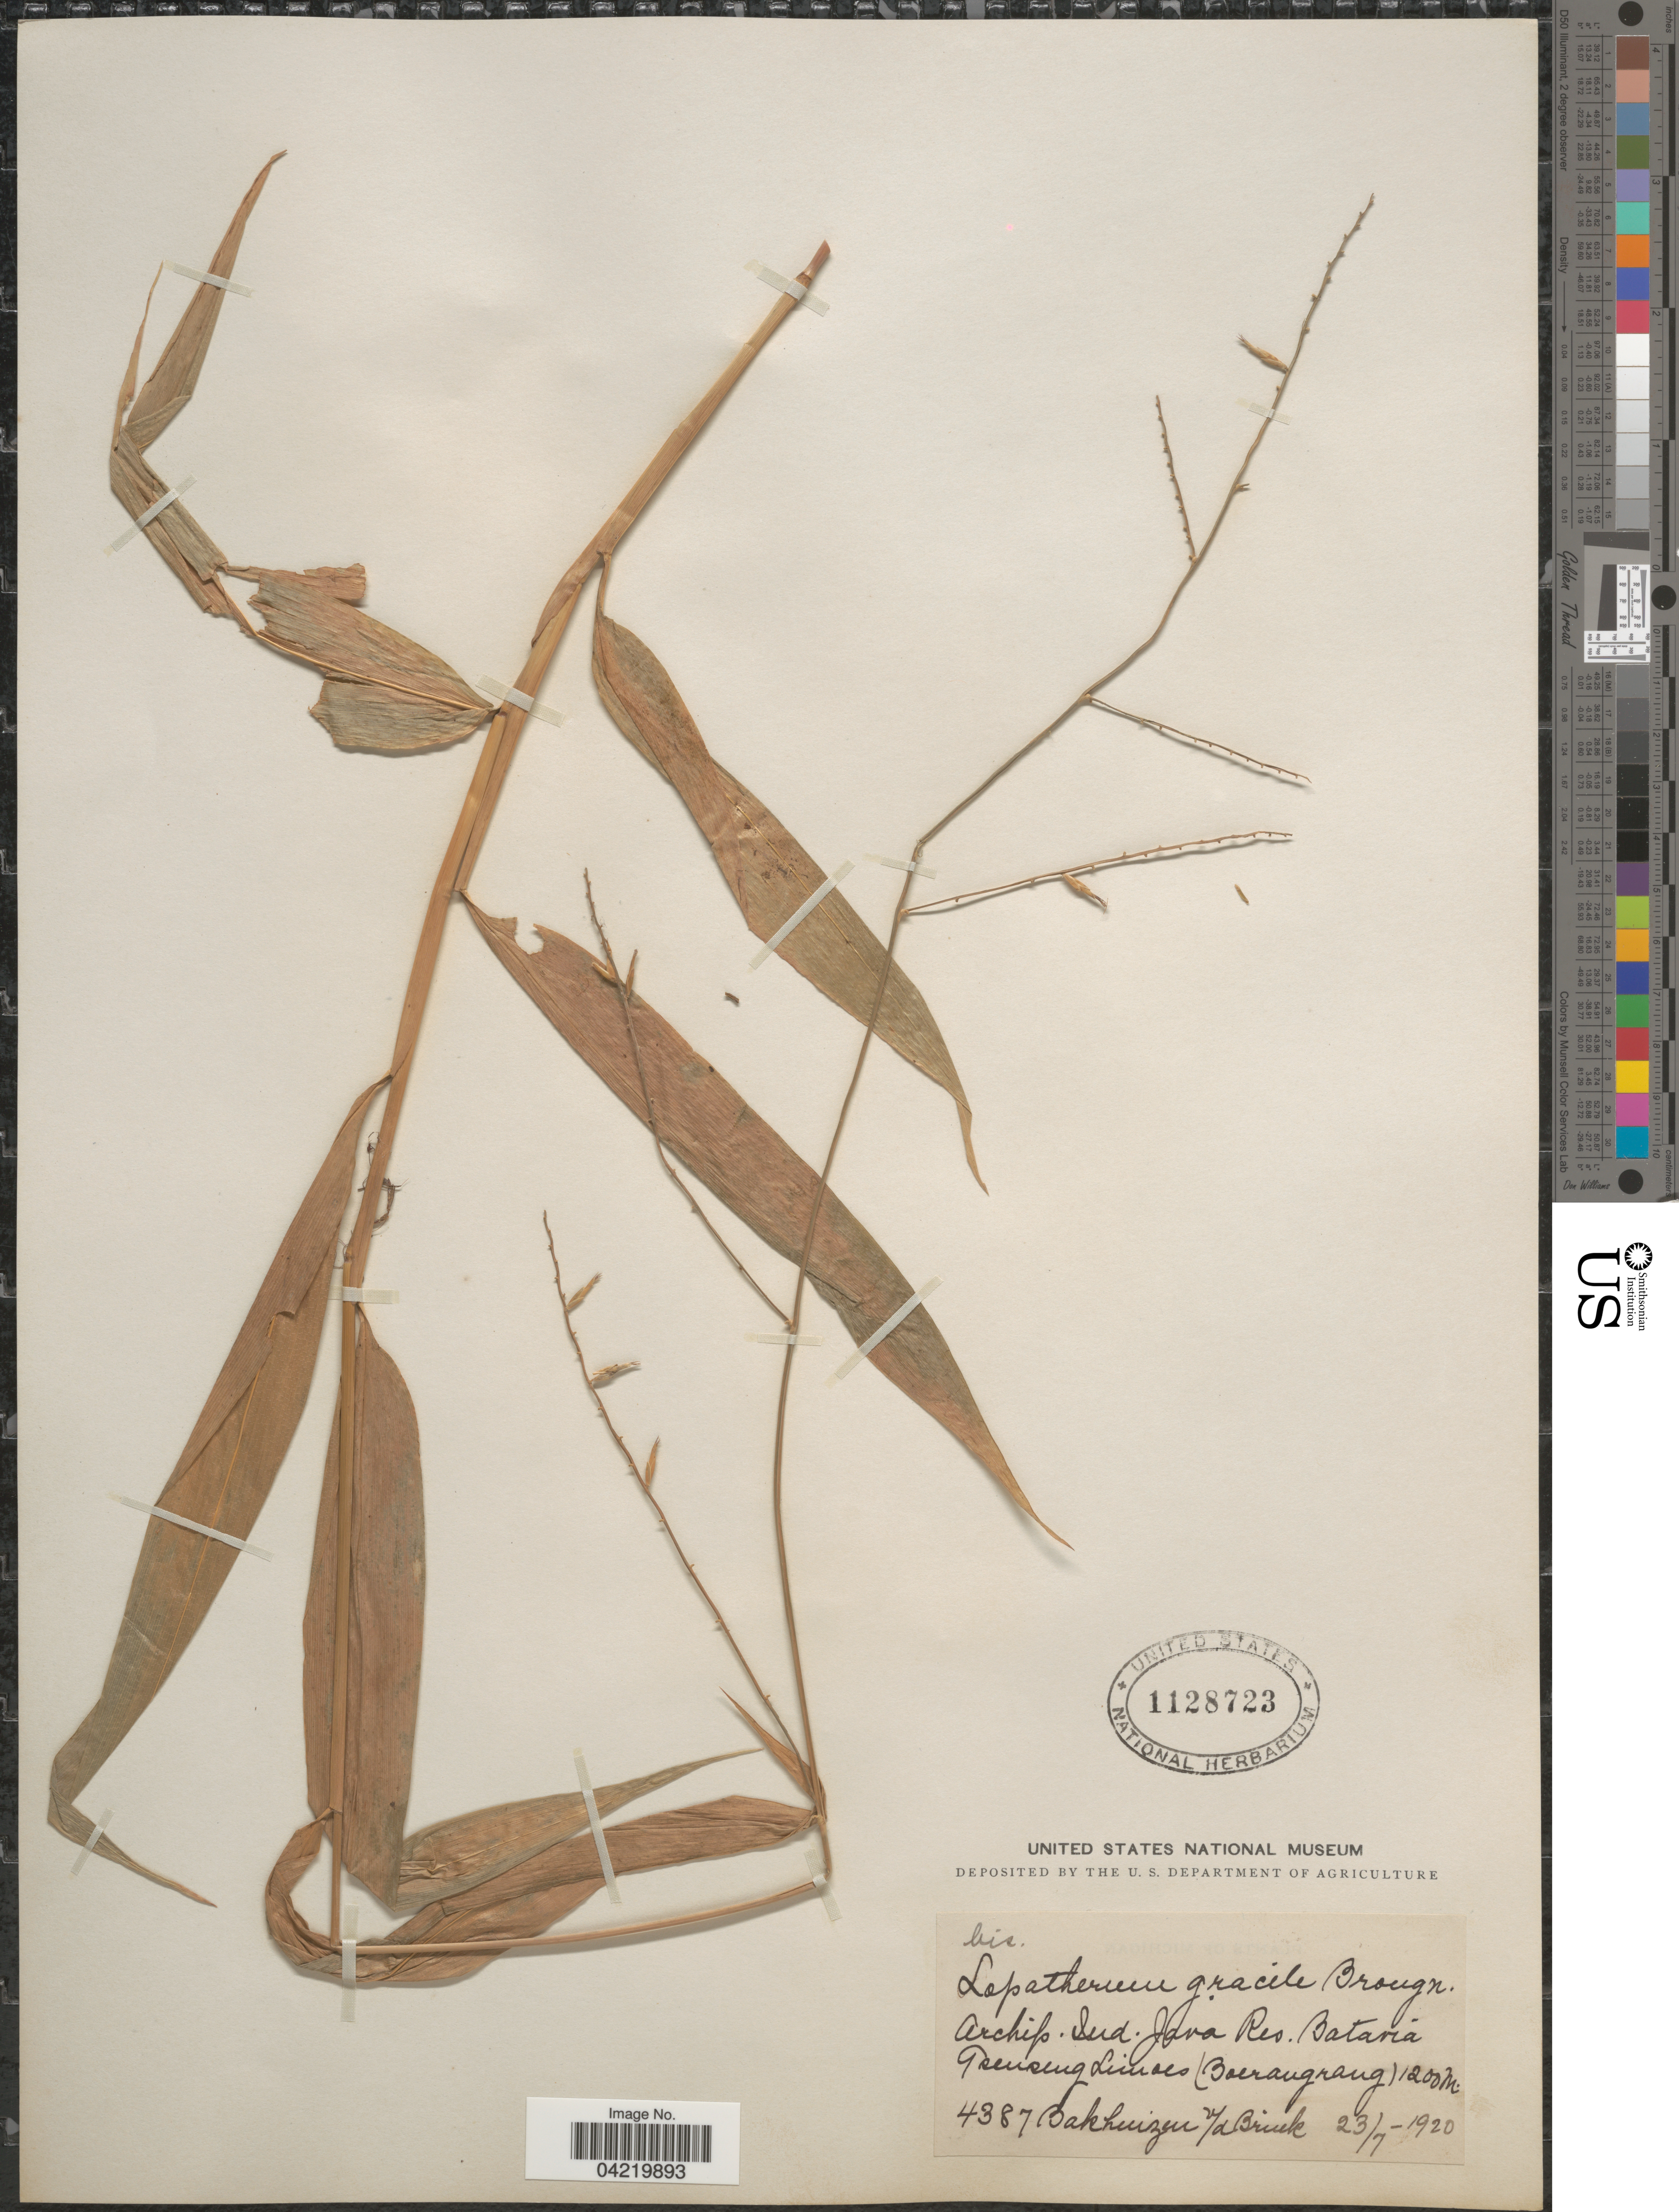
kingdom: Plantae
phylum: Tracheophyta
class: Liliopsida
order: Poales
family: Poaceae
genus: Lophatherum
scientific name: Lophatherum gracile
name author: Brongn.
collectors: R. C. Bakhuizen van den Brink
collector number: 4387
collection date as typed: Transcribed d/m/y: 23/7/20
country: Indonesia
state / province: Java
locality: Archip. Ind. Java Res. Batavia Goenoeng Limoes (Boerangrang).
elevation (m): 1200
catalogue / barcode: US 1128723